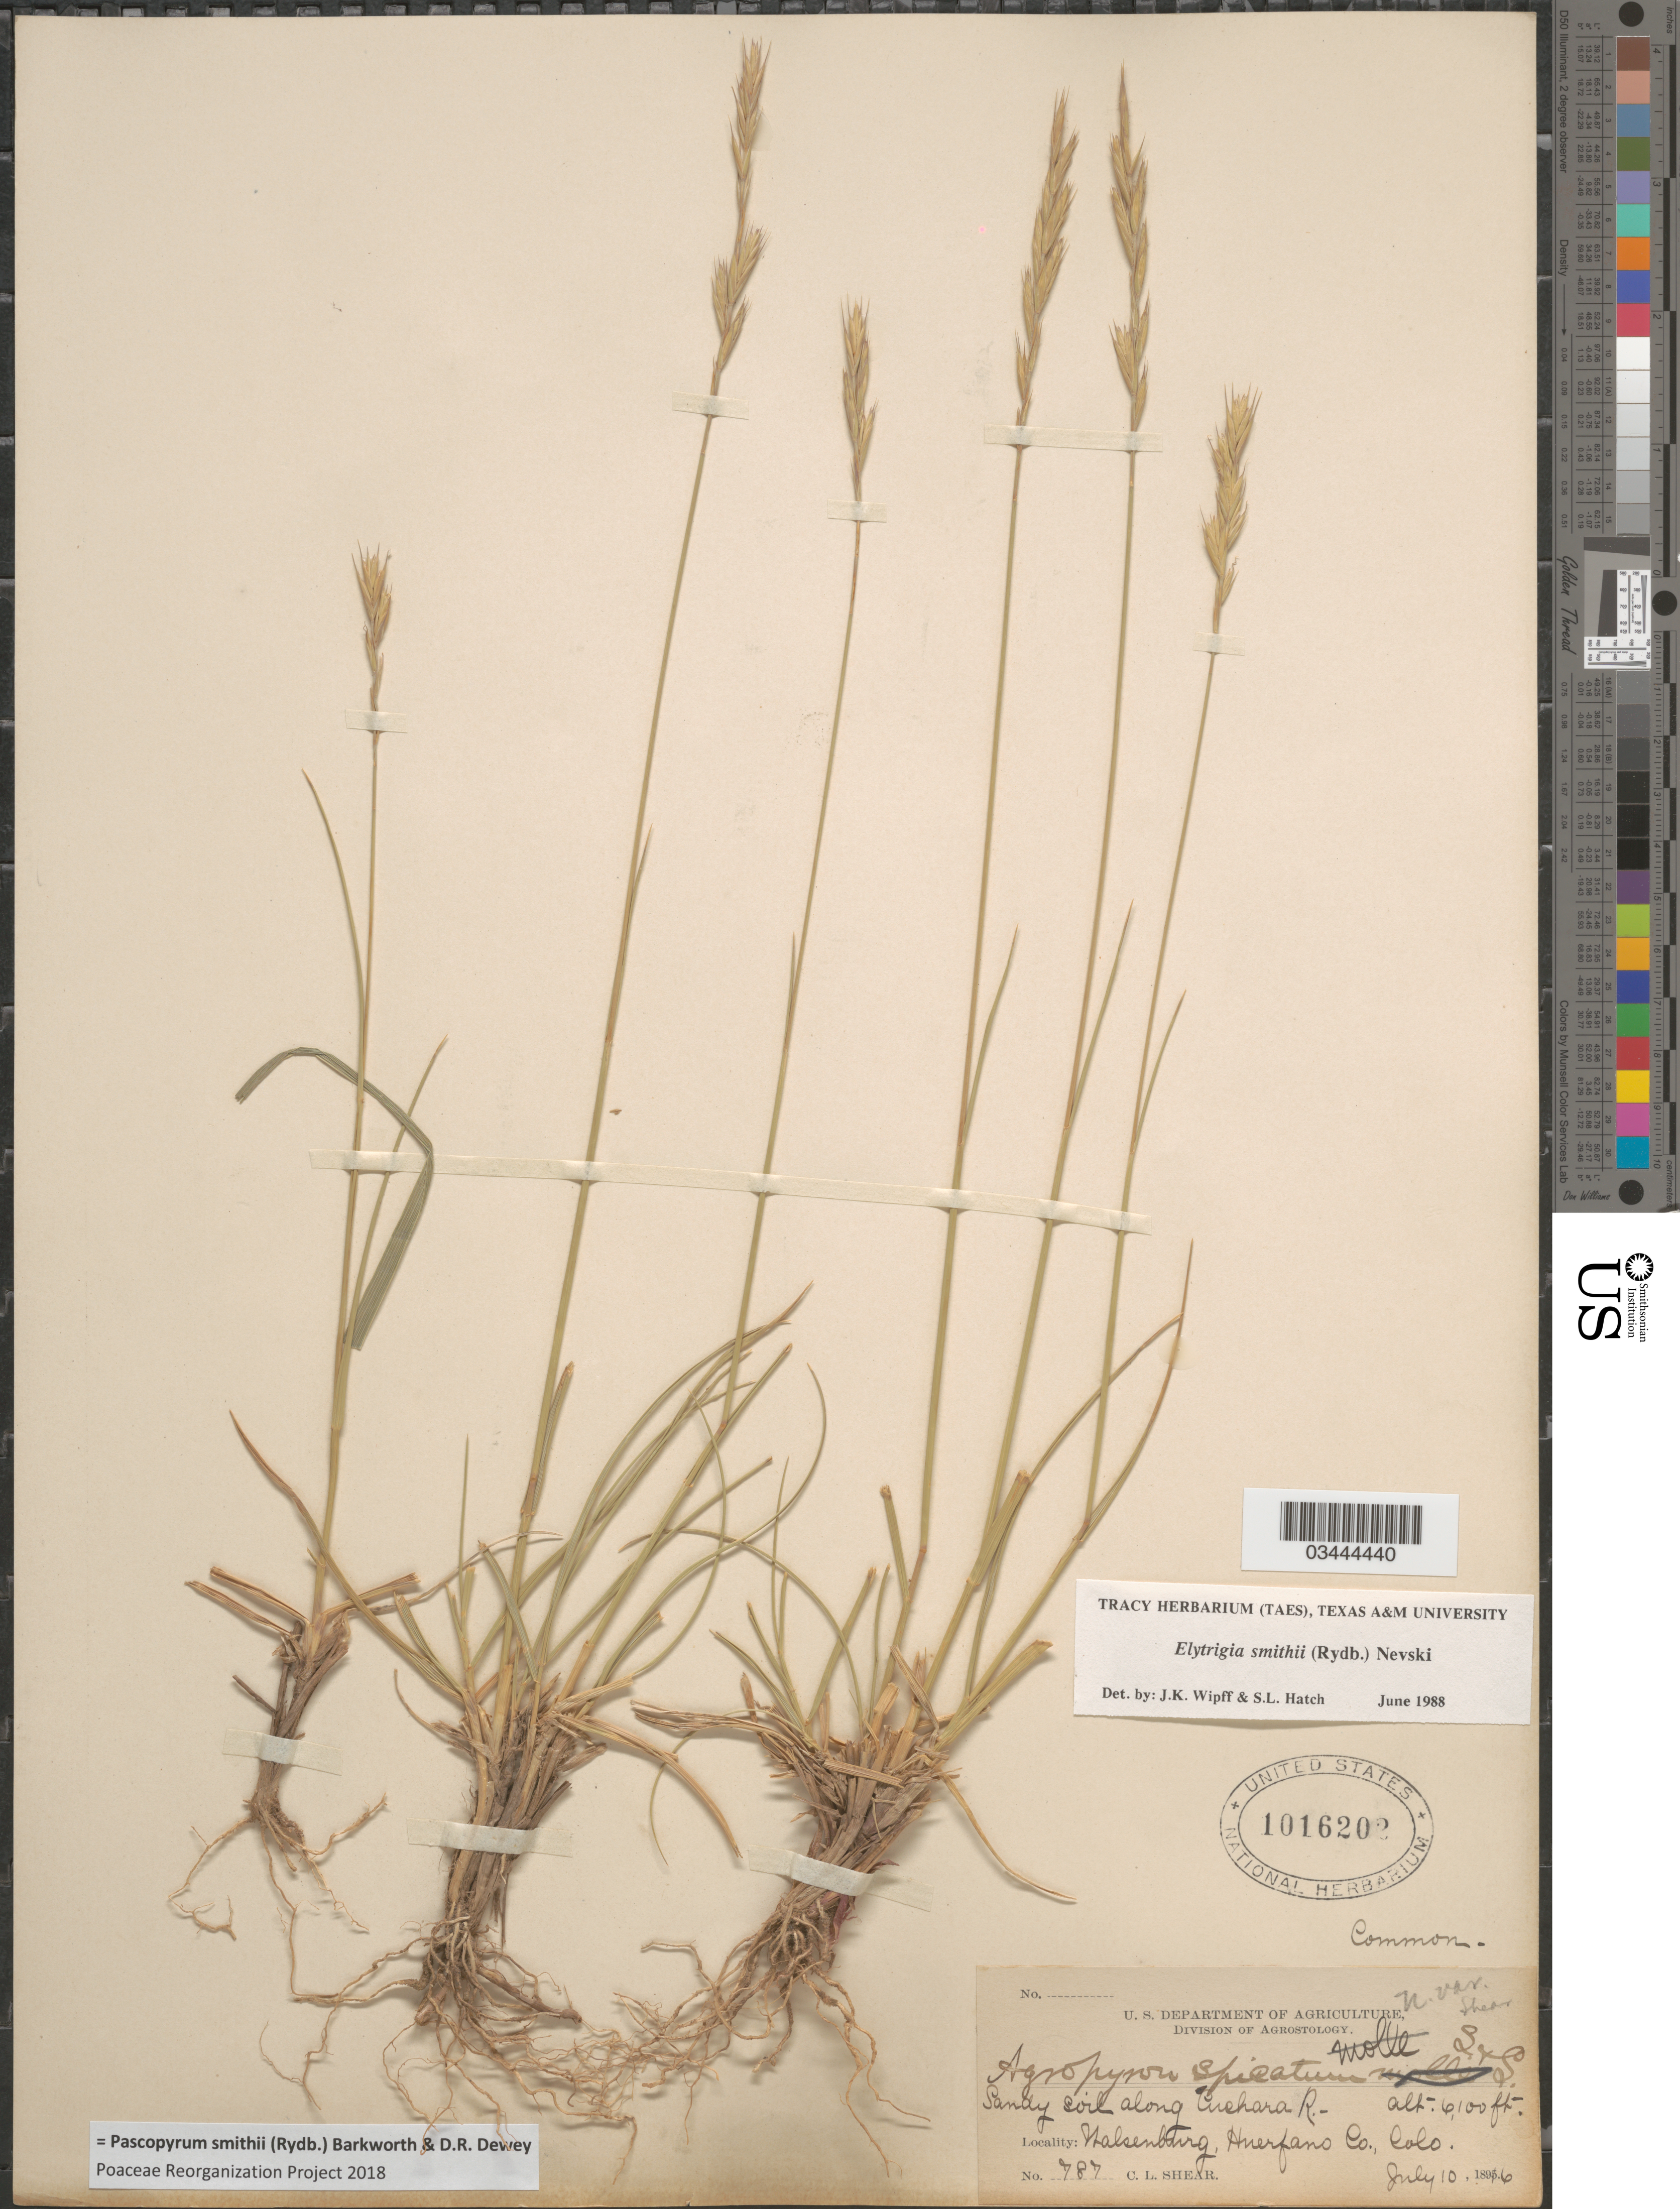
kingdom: Plantae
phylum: Tracheophyta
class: Liliopsida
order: Poales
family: Poaceae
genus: Pascopyrum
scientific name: Pascopyrum smithii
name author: (Rydb.) Barkworth & Dewey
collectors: C. L. Shear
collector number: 787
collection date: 1896-07-10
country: United States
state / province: Colorado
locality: Sandy soil along Cuchara R. Walsenburg, Huerfano Co.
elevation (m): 1859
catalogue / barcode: US 1016202